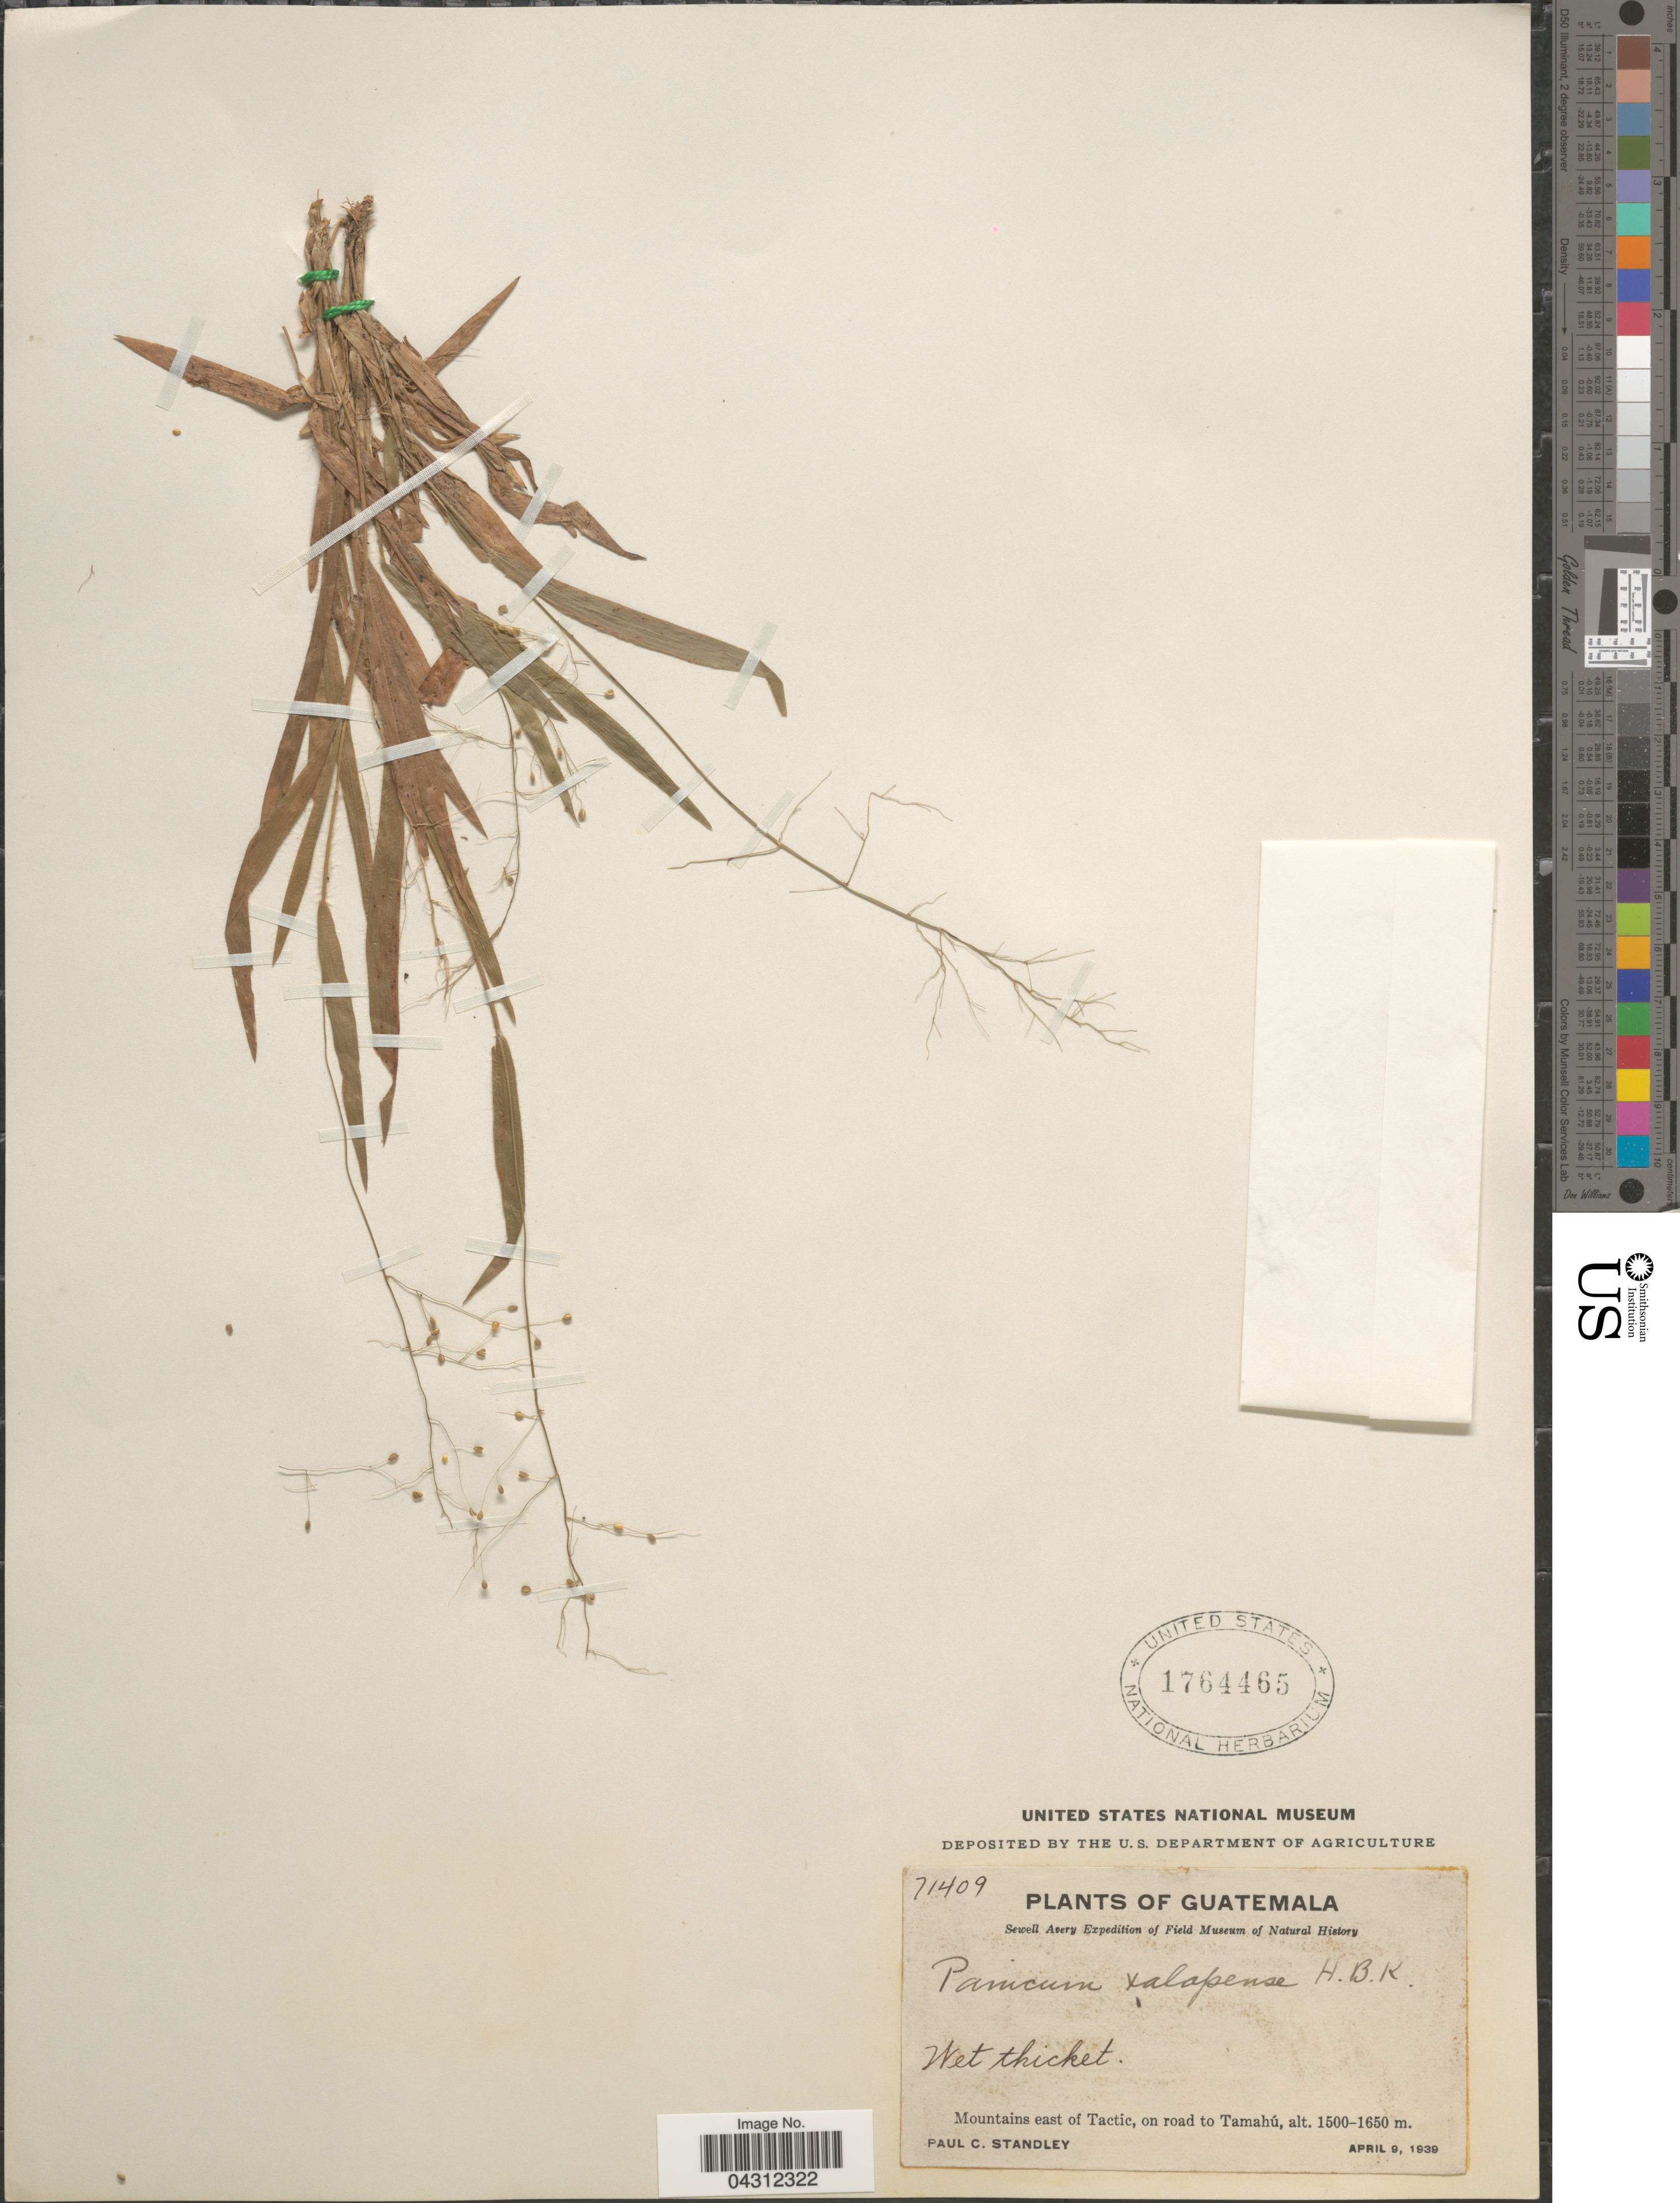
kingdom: Plantae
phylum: Tracheophyta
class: Liliopsida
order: Poales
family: Poaceae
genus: Dichanthelium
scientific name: Dichanthelium laxiflorum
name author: (Lam.) Gould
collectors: P. C. Standley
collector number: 71409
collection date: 1939-04-09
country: Guatemala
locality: Sewell Avery Expedition. Mountain east of Tactic, on road to Tamahú.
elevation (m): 1500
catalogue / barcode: US 1764465